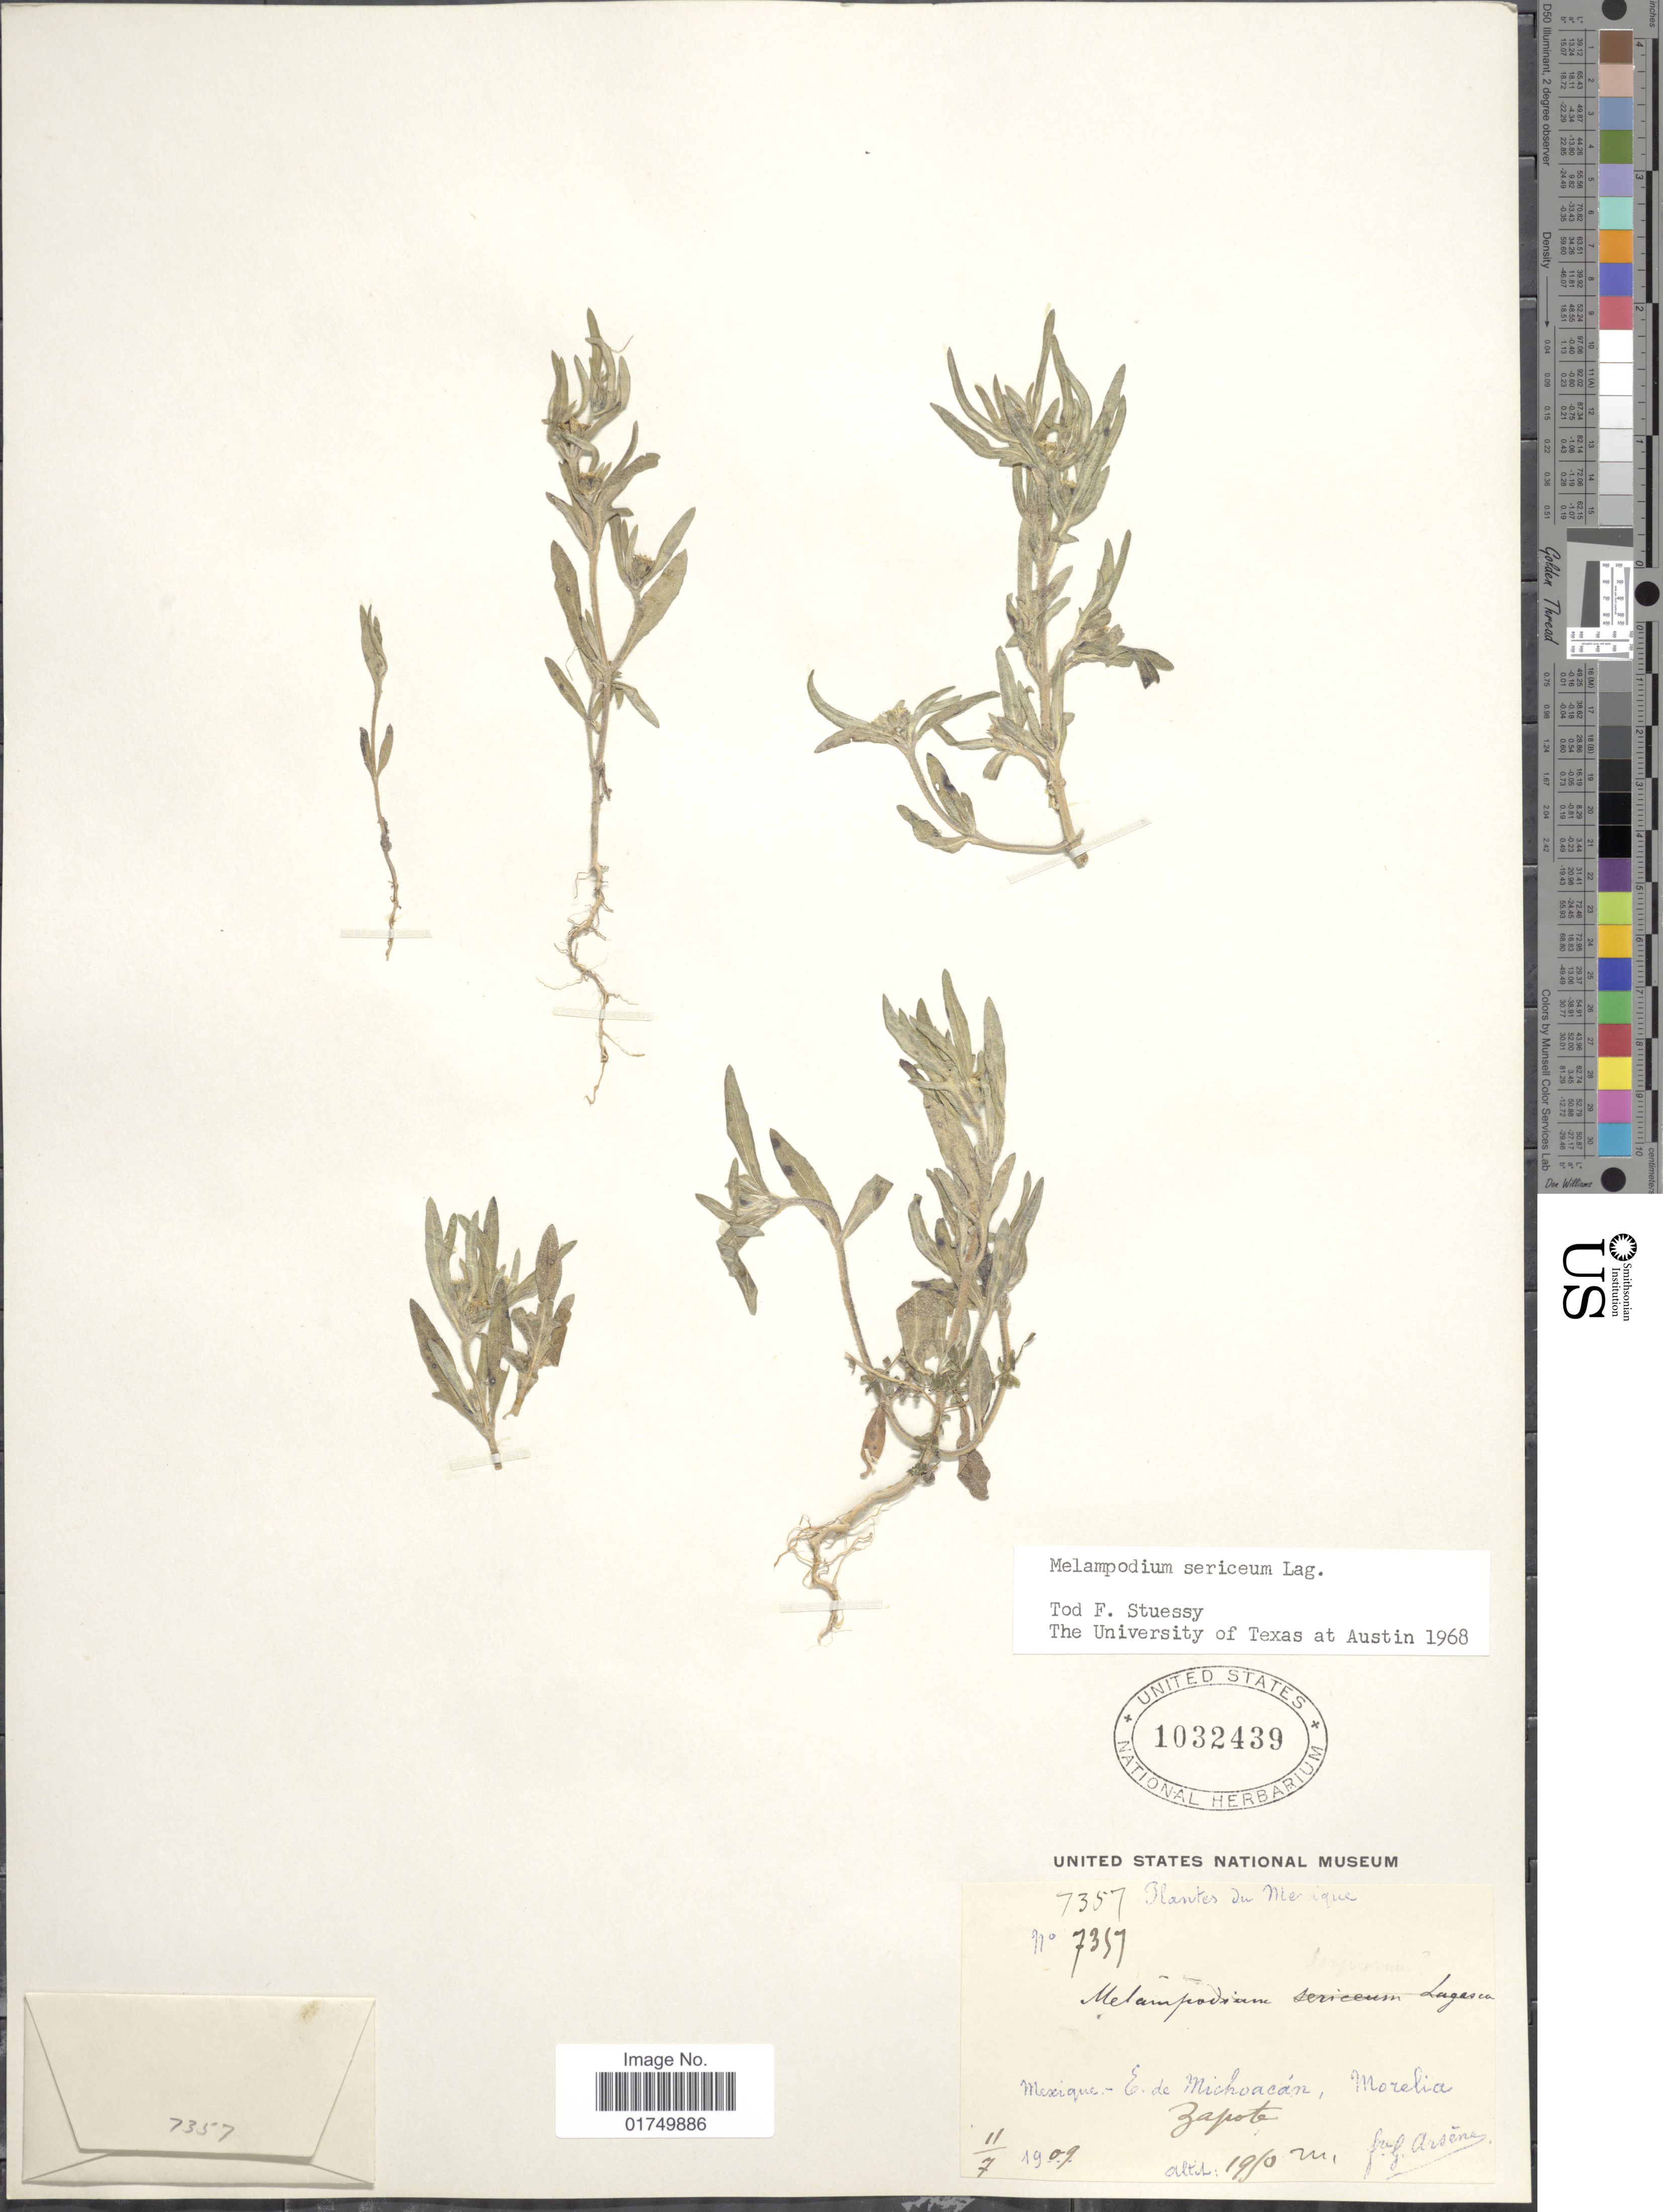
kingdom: Plantae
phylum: Tracheophyta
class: Magnoliopsida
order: Asterales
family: Asteraceae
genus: Melampodium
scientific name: Melampodium sericeum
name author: Kunth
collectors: Bro. G. Arsène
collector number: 7357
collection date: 1909-07-11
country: Mexico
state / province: Michoacán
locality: Mexique - E. de Michoacán, Morelia. Zapote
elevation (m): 1950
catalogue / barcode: US 1032439